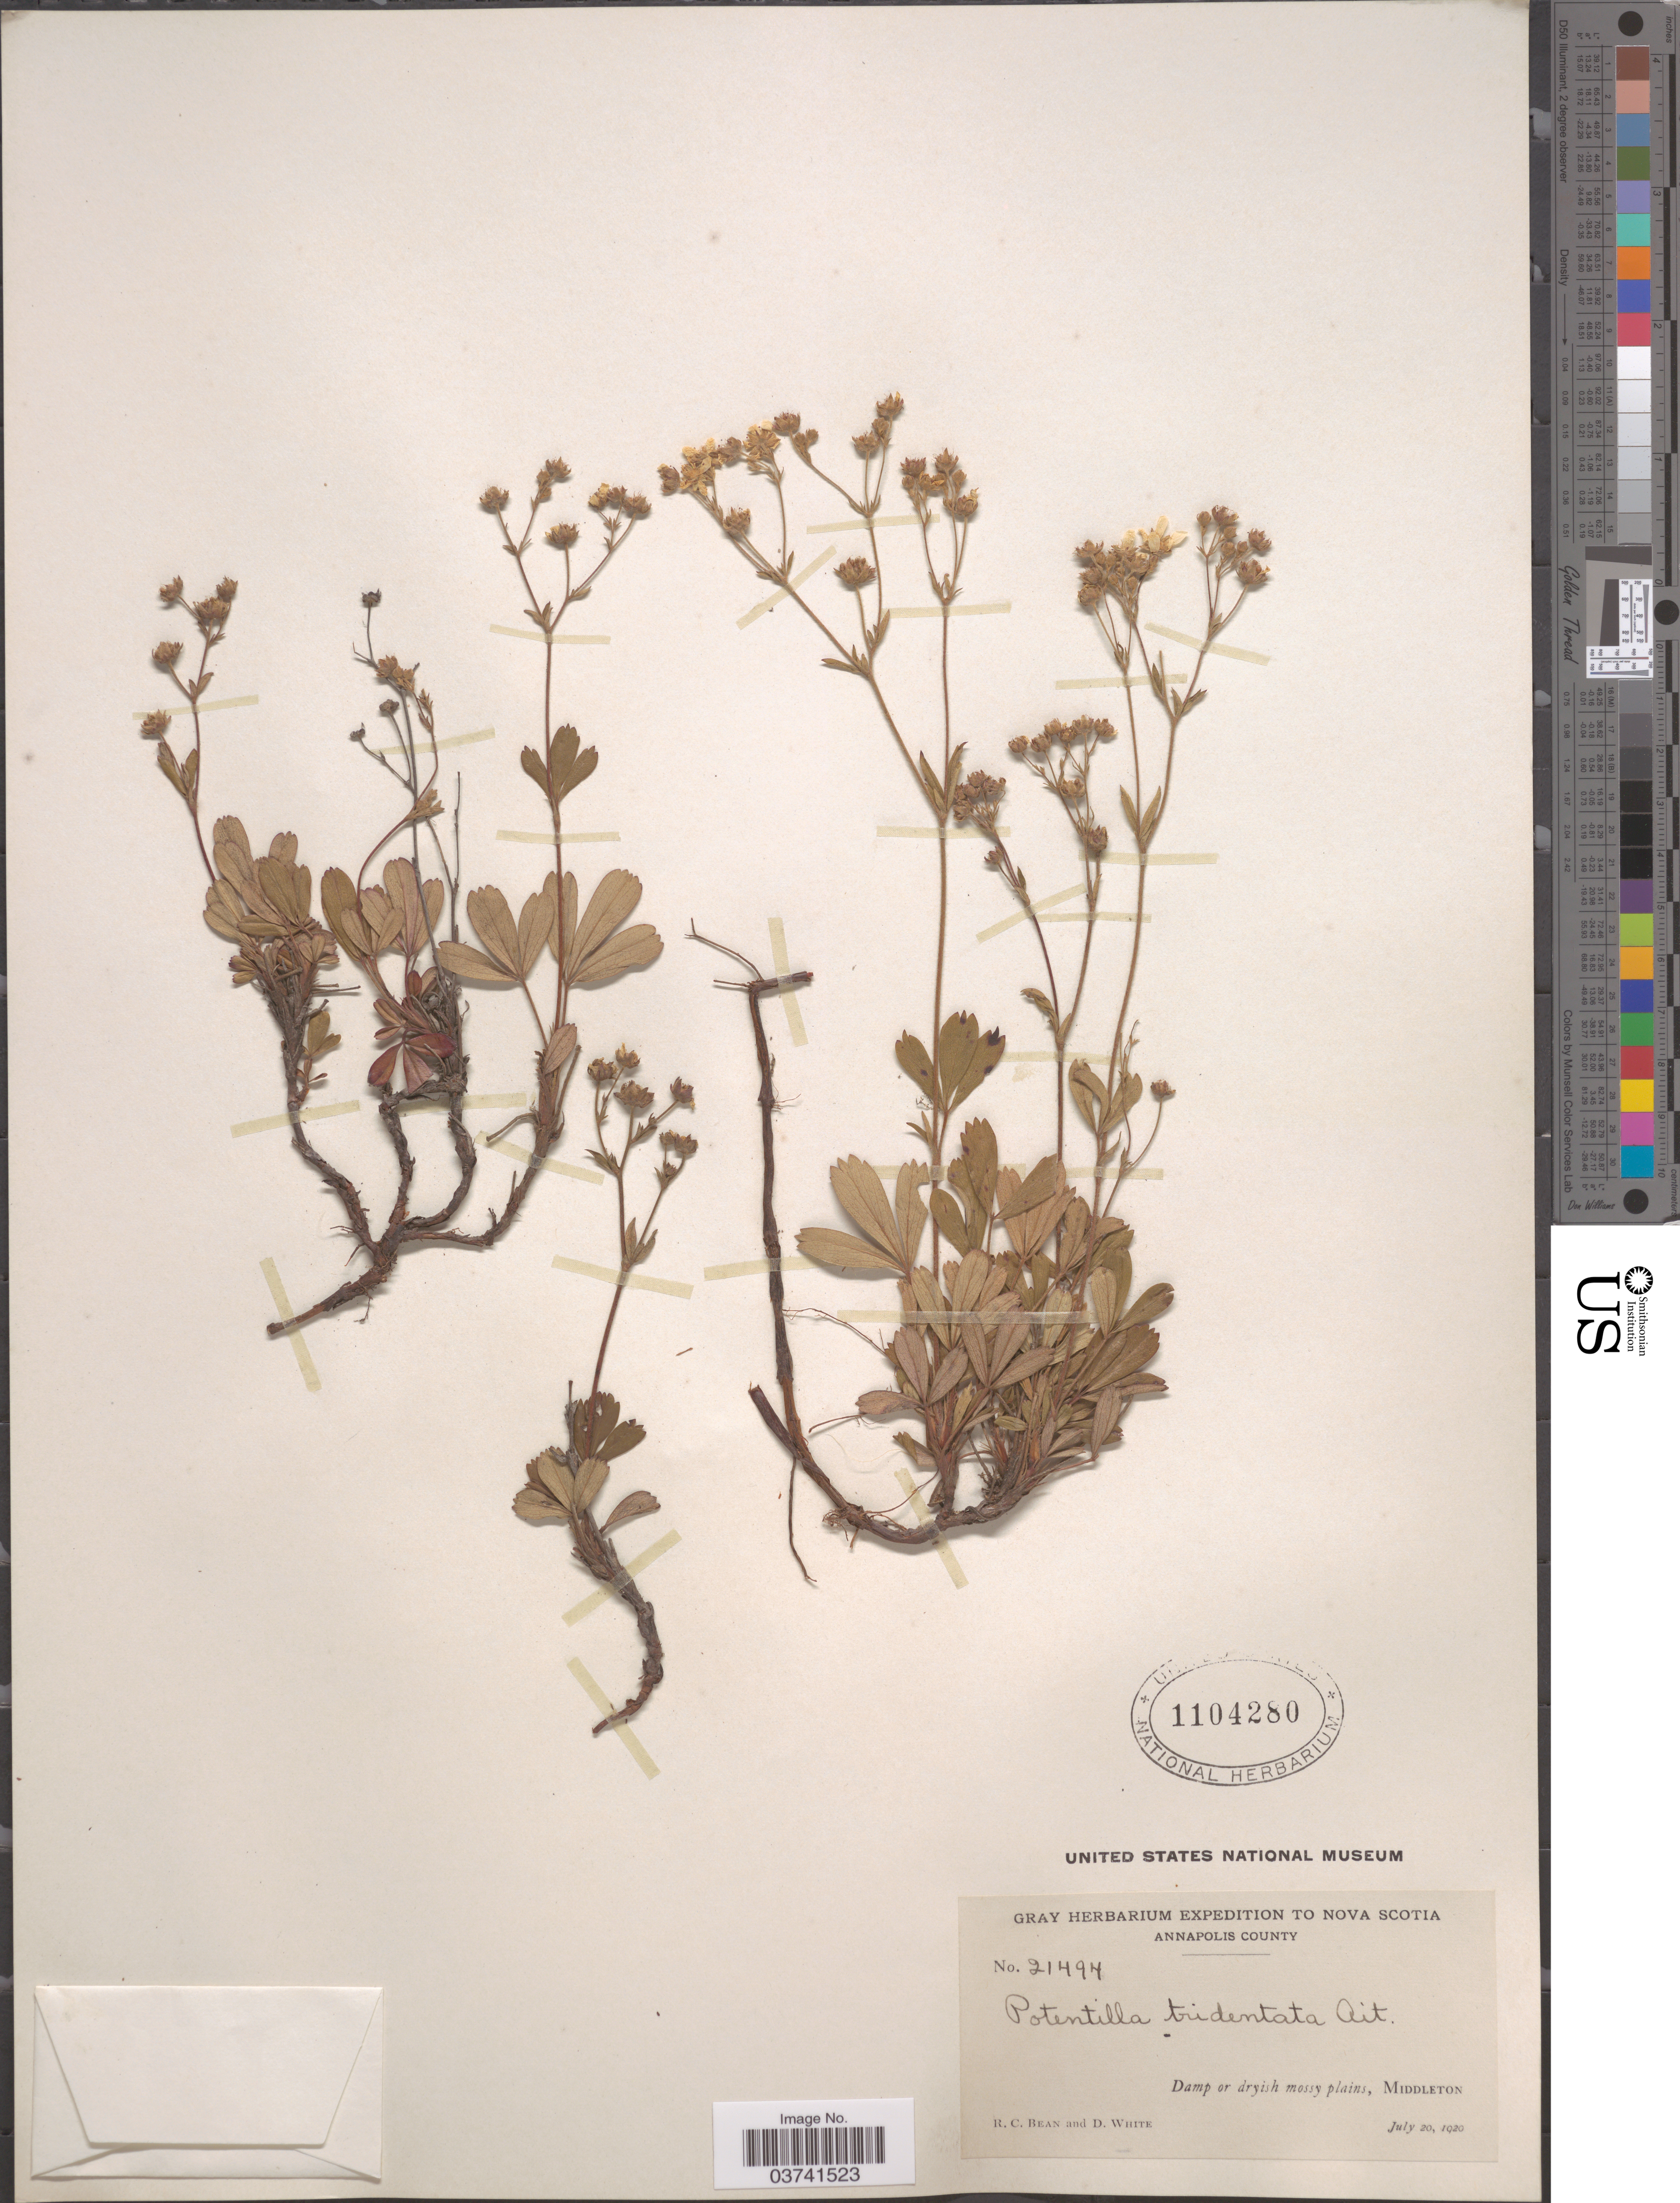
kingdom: Plantae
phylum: Tracheophyta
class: Magnoliopsida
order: Rosales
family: Rosaceae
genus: Potentilla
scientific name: Potentilla tridentata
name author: Aiton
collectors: R. Bean & D. White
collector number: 21494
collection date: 1920-07-20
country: Canada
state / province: Nova Scotia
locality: Annapolis County. Middleton.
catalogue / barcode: US 1104280